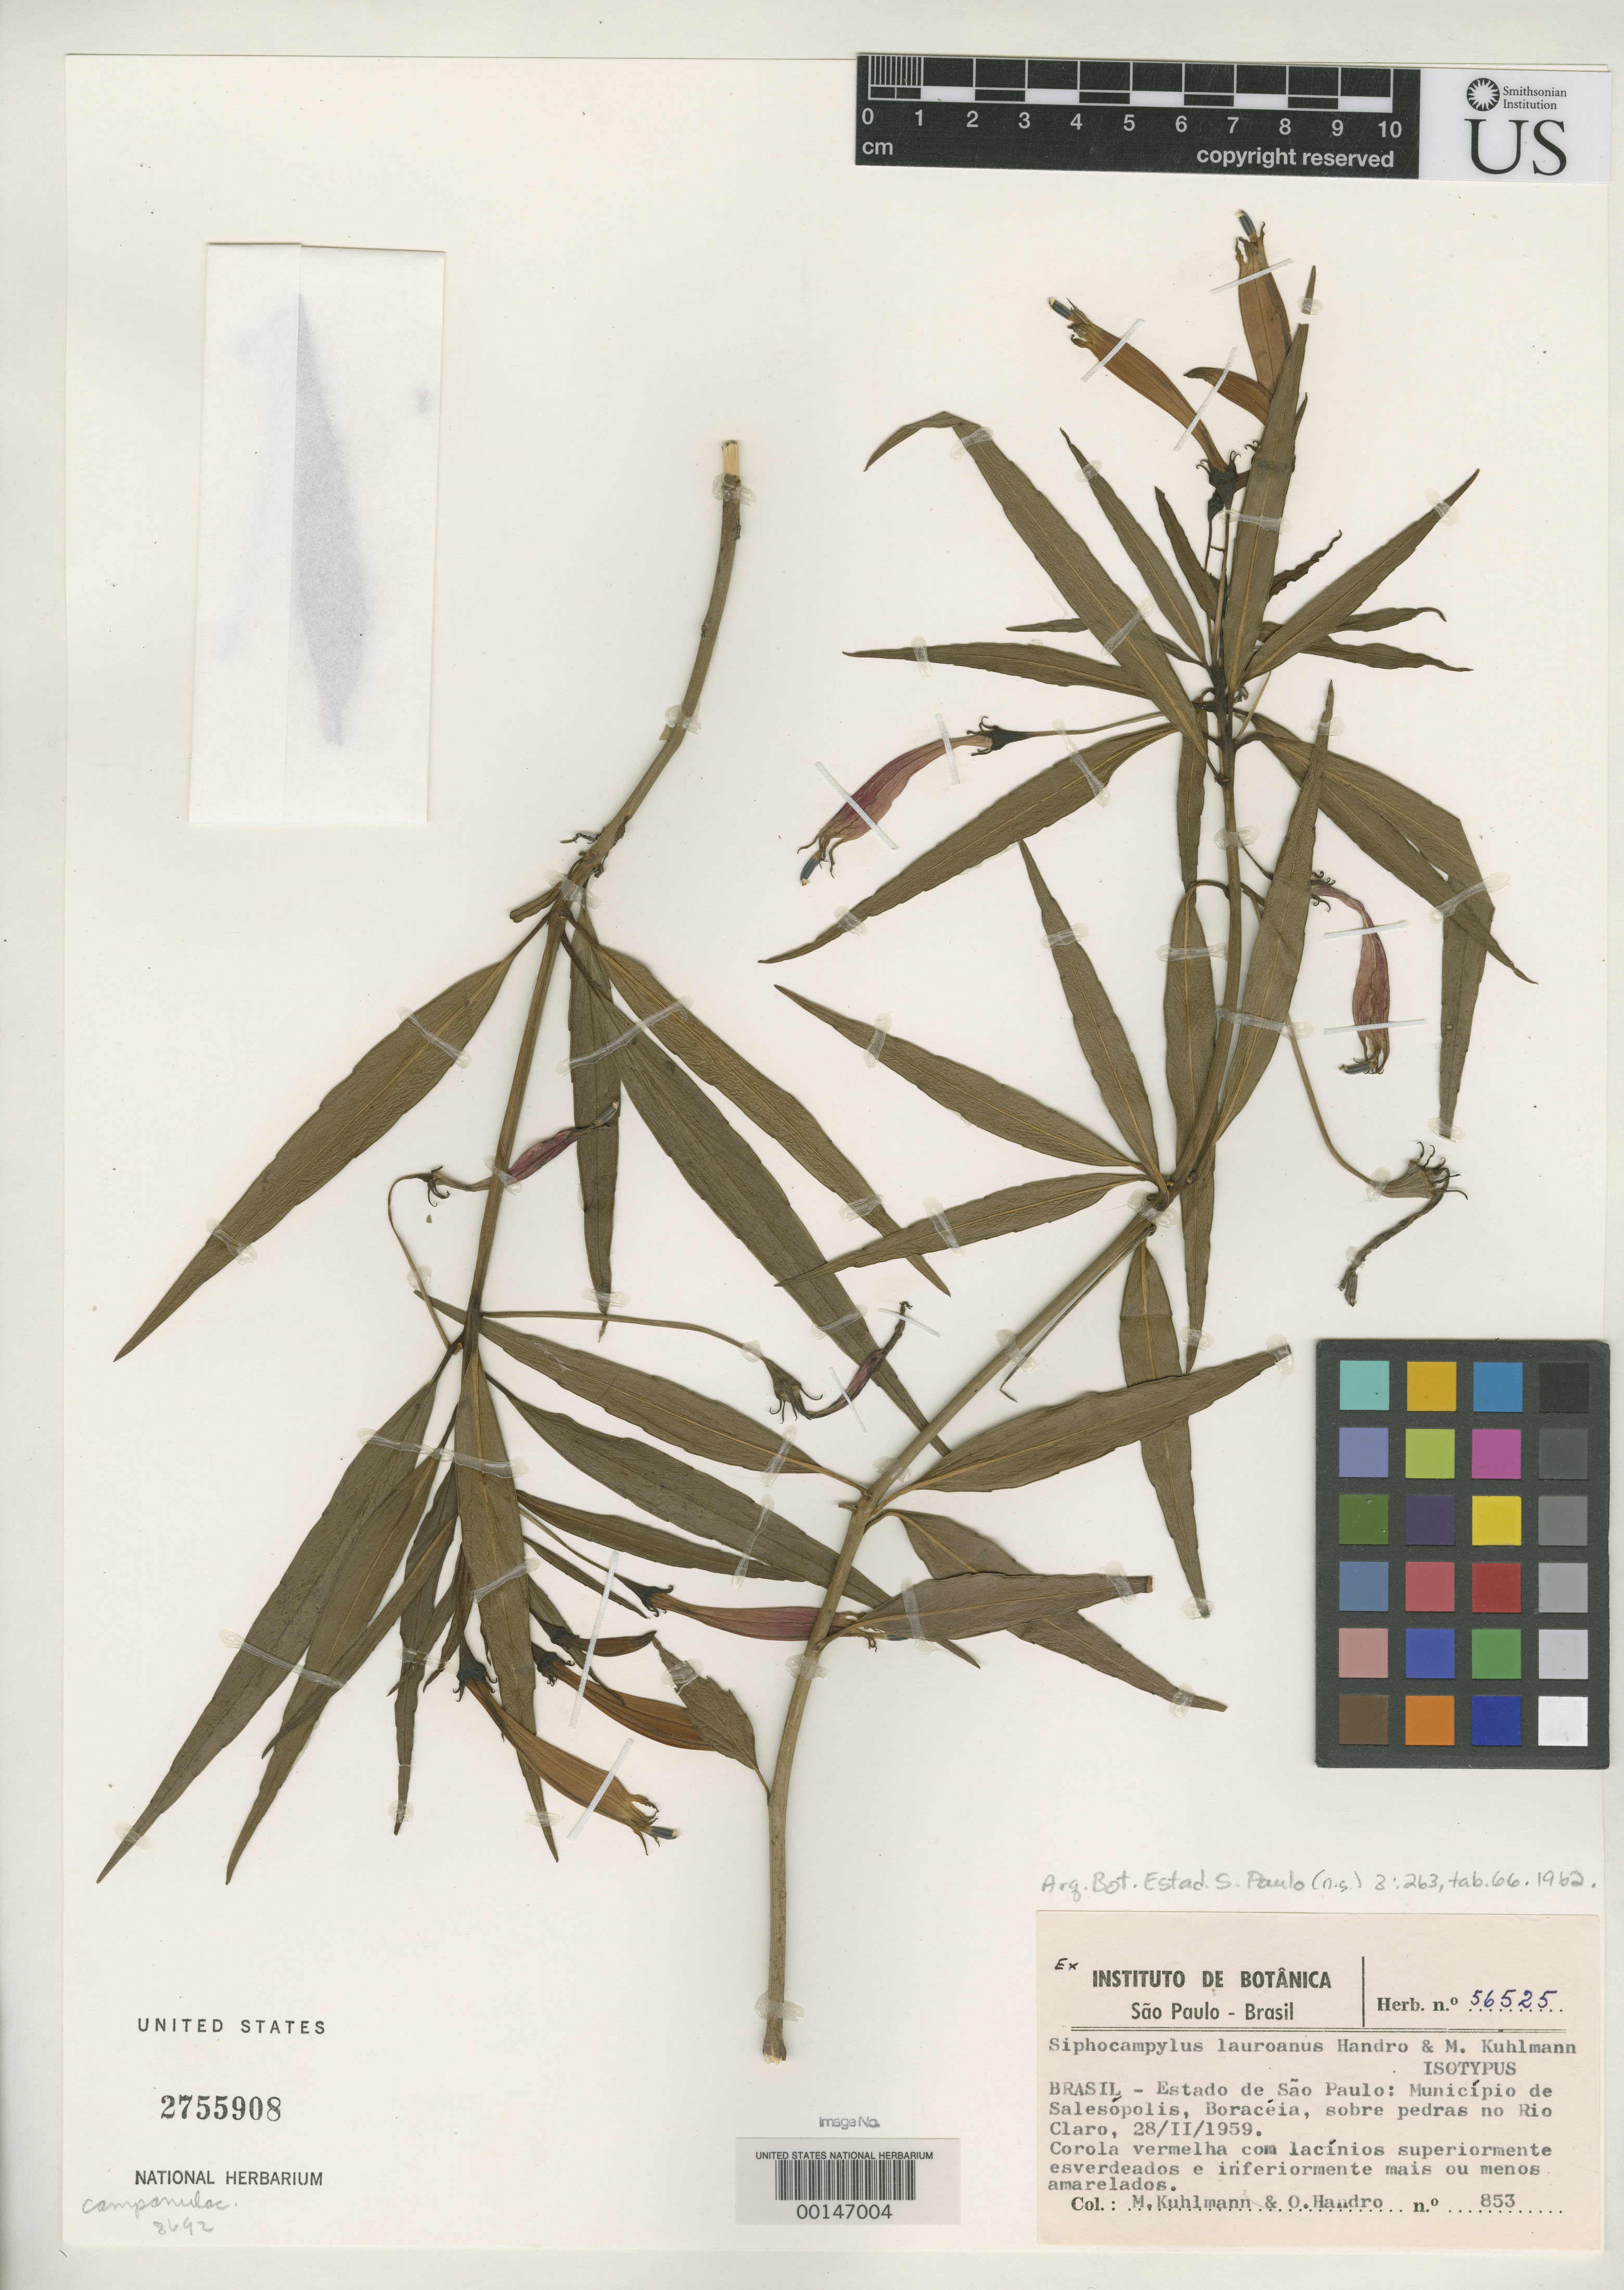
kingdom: Plantae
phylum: Tracheophyta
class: Magnoliopsida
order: Asterales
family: Campanulaceae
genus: Siphocampylus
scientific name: Siphocampylus lauroanus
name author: Handro & M. Kuhlm.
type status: Isotype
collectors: M. Kuhlmann & O. Handro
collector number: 853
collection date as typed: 28 Feb 1959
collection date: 1959-02-28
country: Brazil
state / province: São Paulo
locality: Boraceia, Rio Claro.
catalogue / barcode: US 2755908